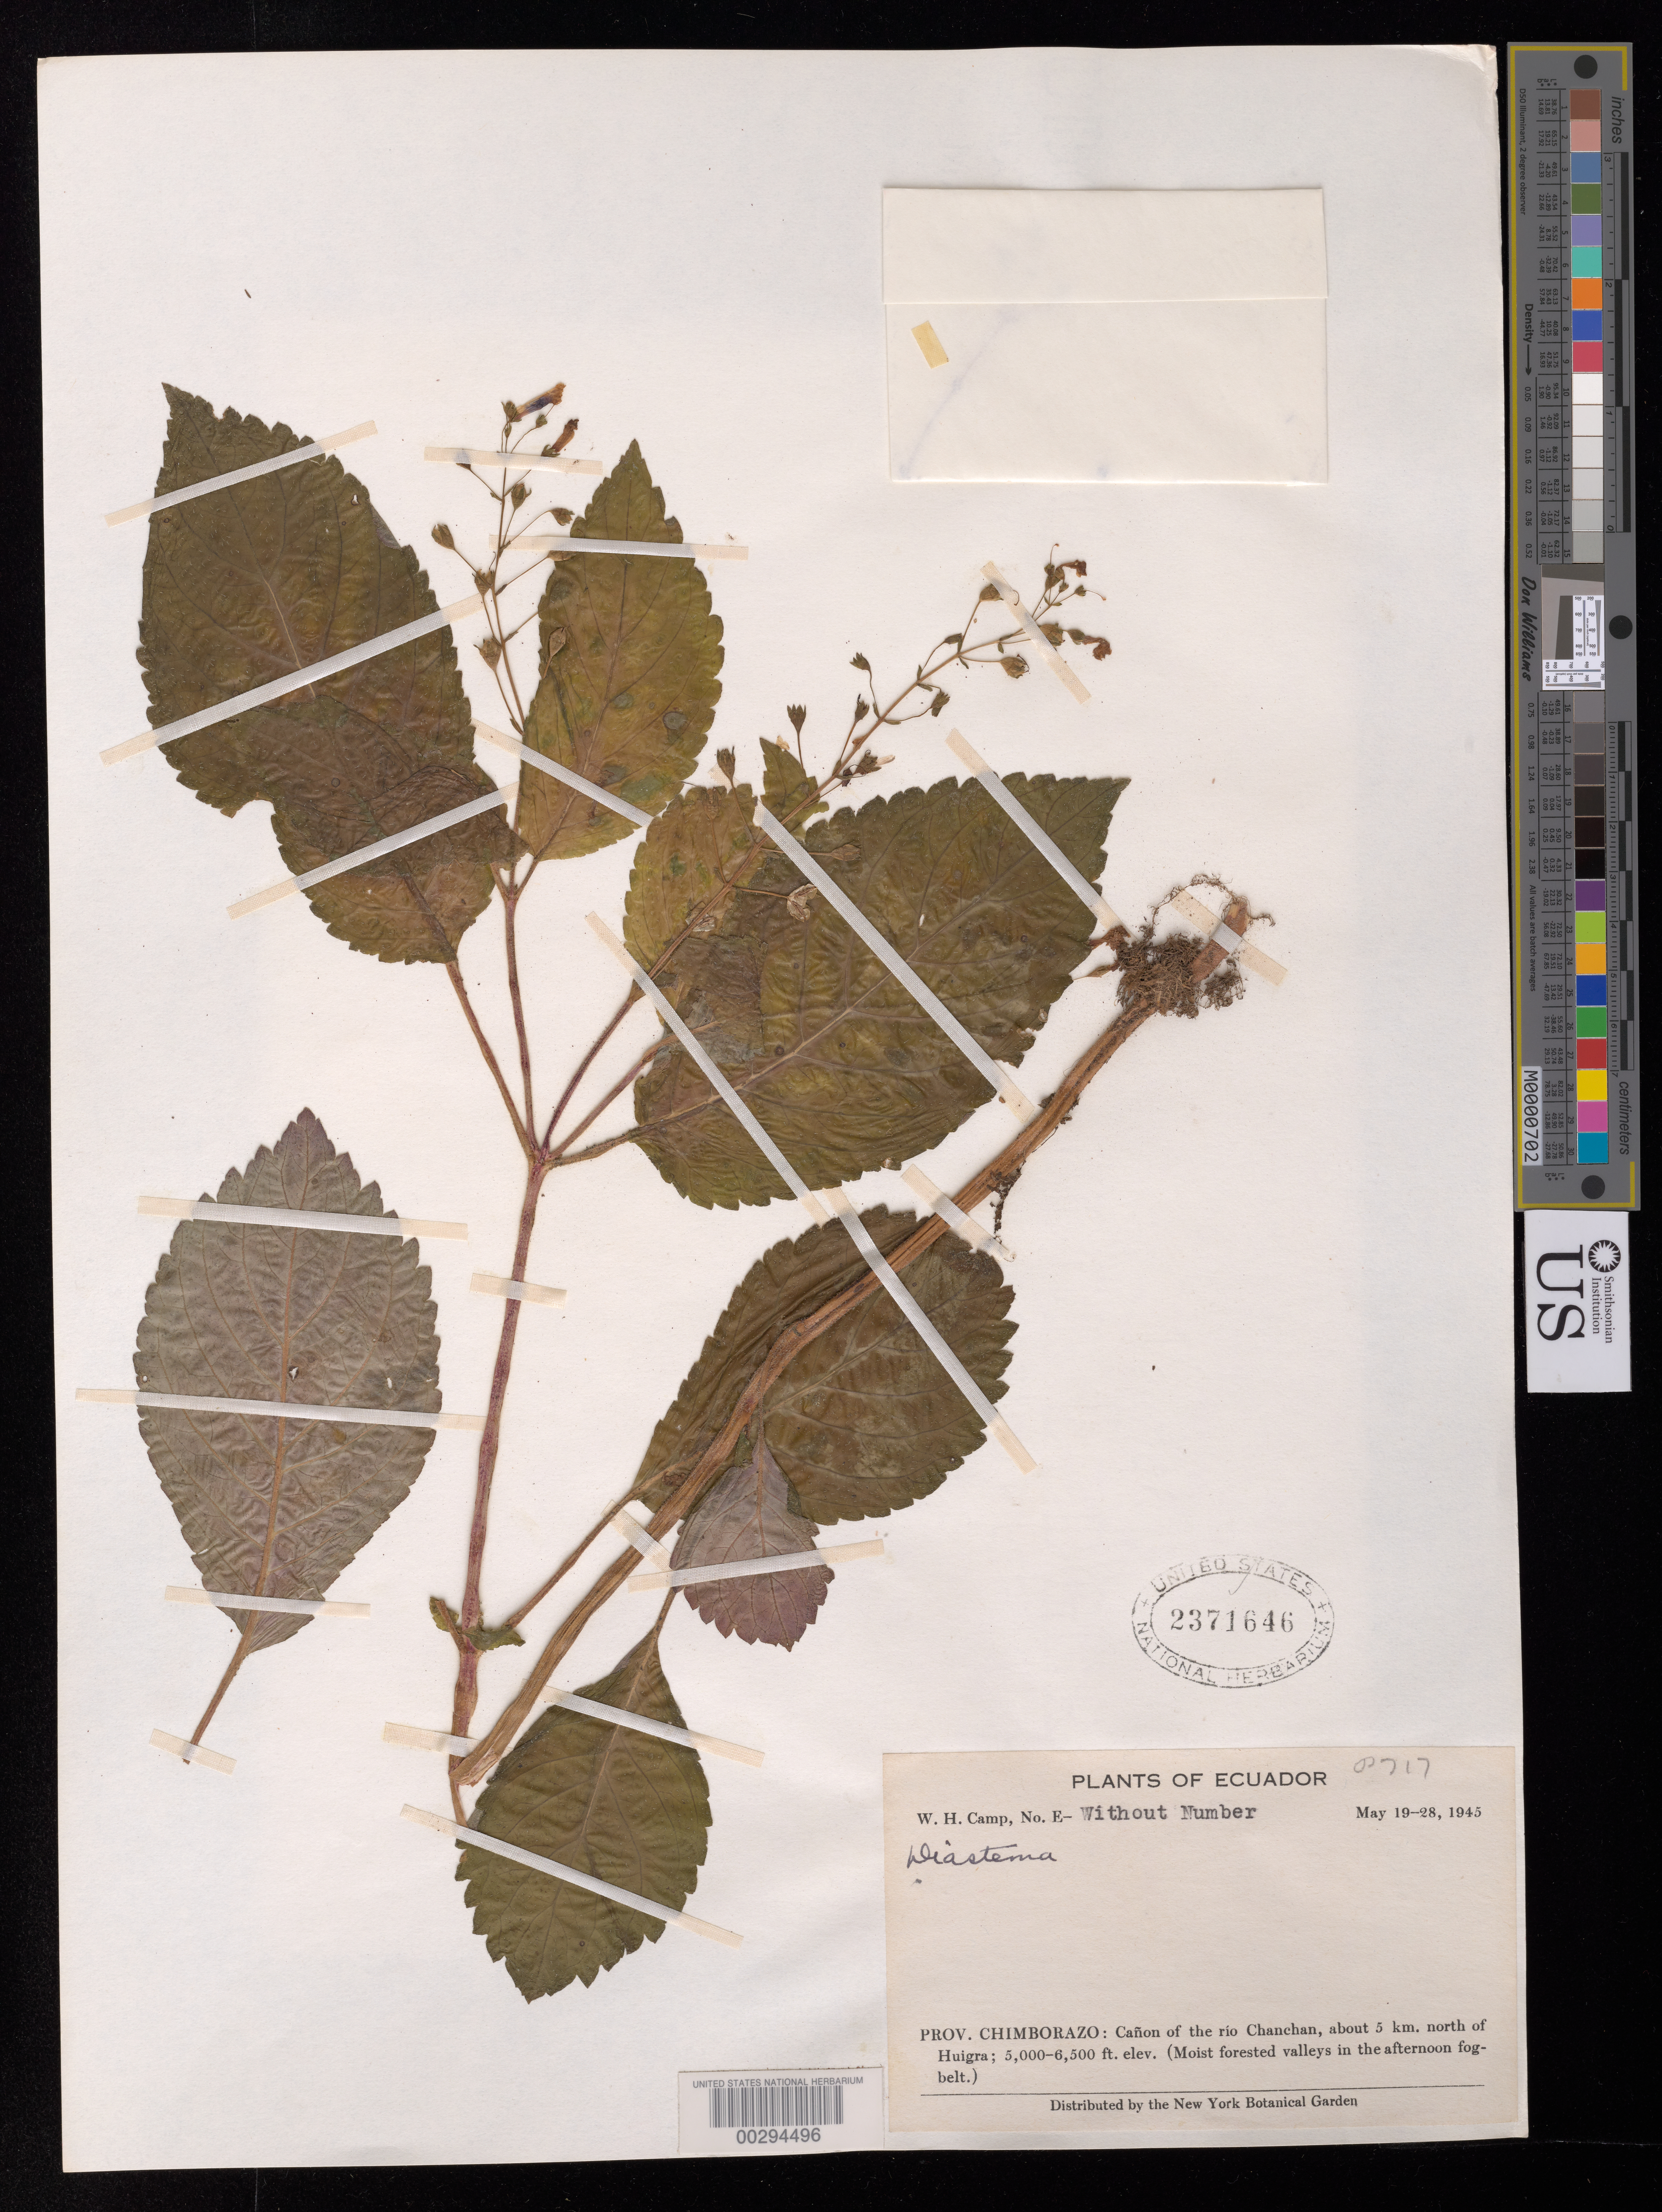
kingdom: Plantae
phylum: Tracheophyta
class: Magnoliopsida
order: Lamiales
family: Gesneriaceae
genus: Diastema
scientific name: Diastema racemiferum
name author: Benth.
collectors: W. H. Camp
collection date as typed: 19-28 May 1945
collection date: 1945-05-19/1945-05-28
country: Ecuador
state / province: Chimborazo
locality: Canon of the Rio Chanchan, about 5 km N of Huigra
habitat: Moist forested valleys in the afternoon fog-belt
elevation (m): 1524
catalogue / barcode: US 2371646